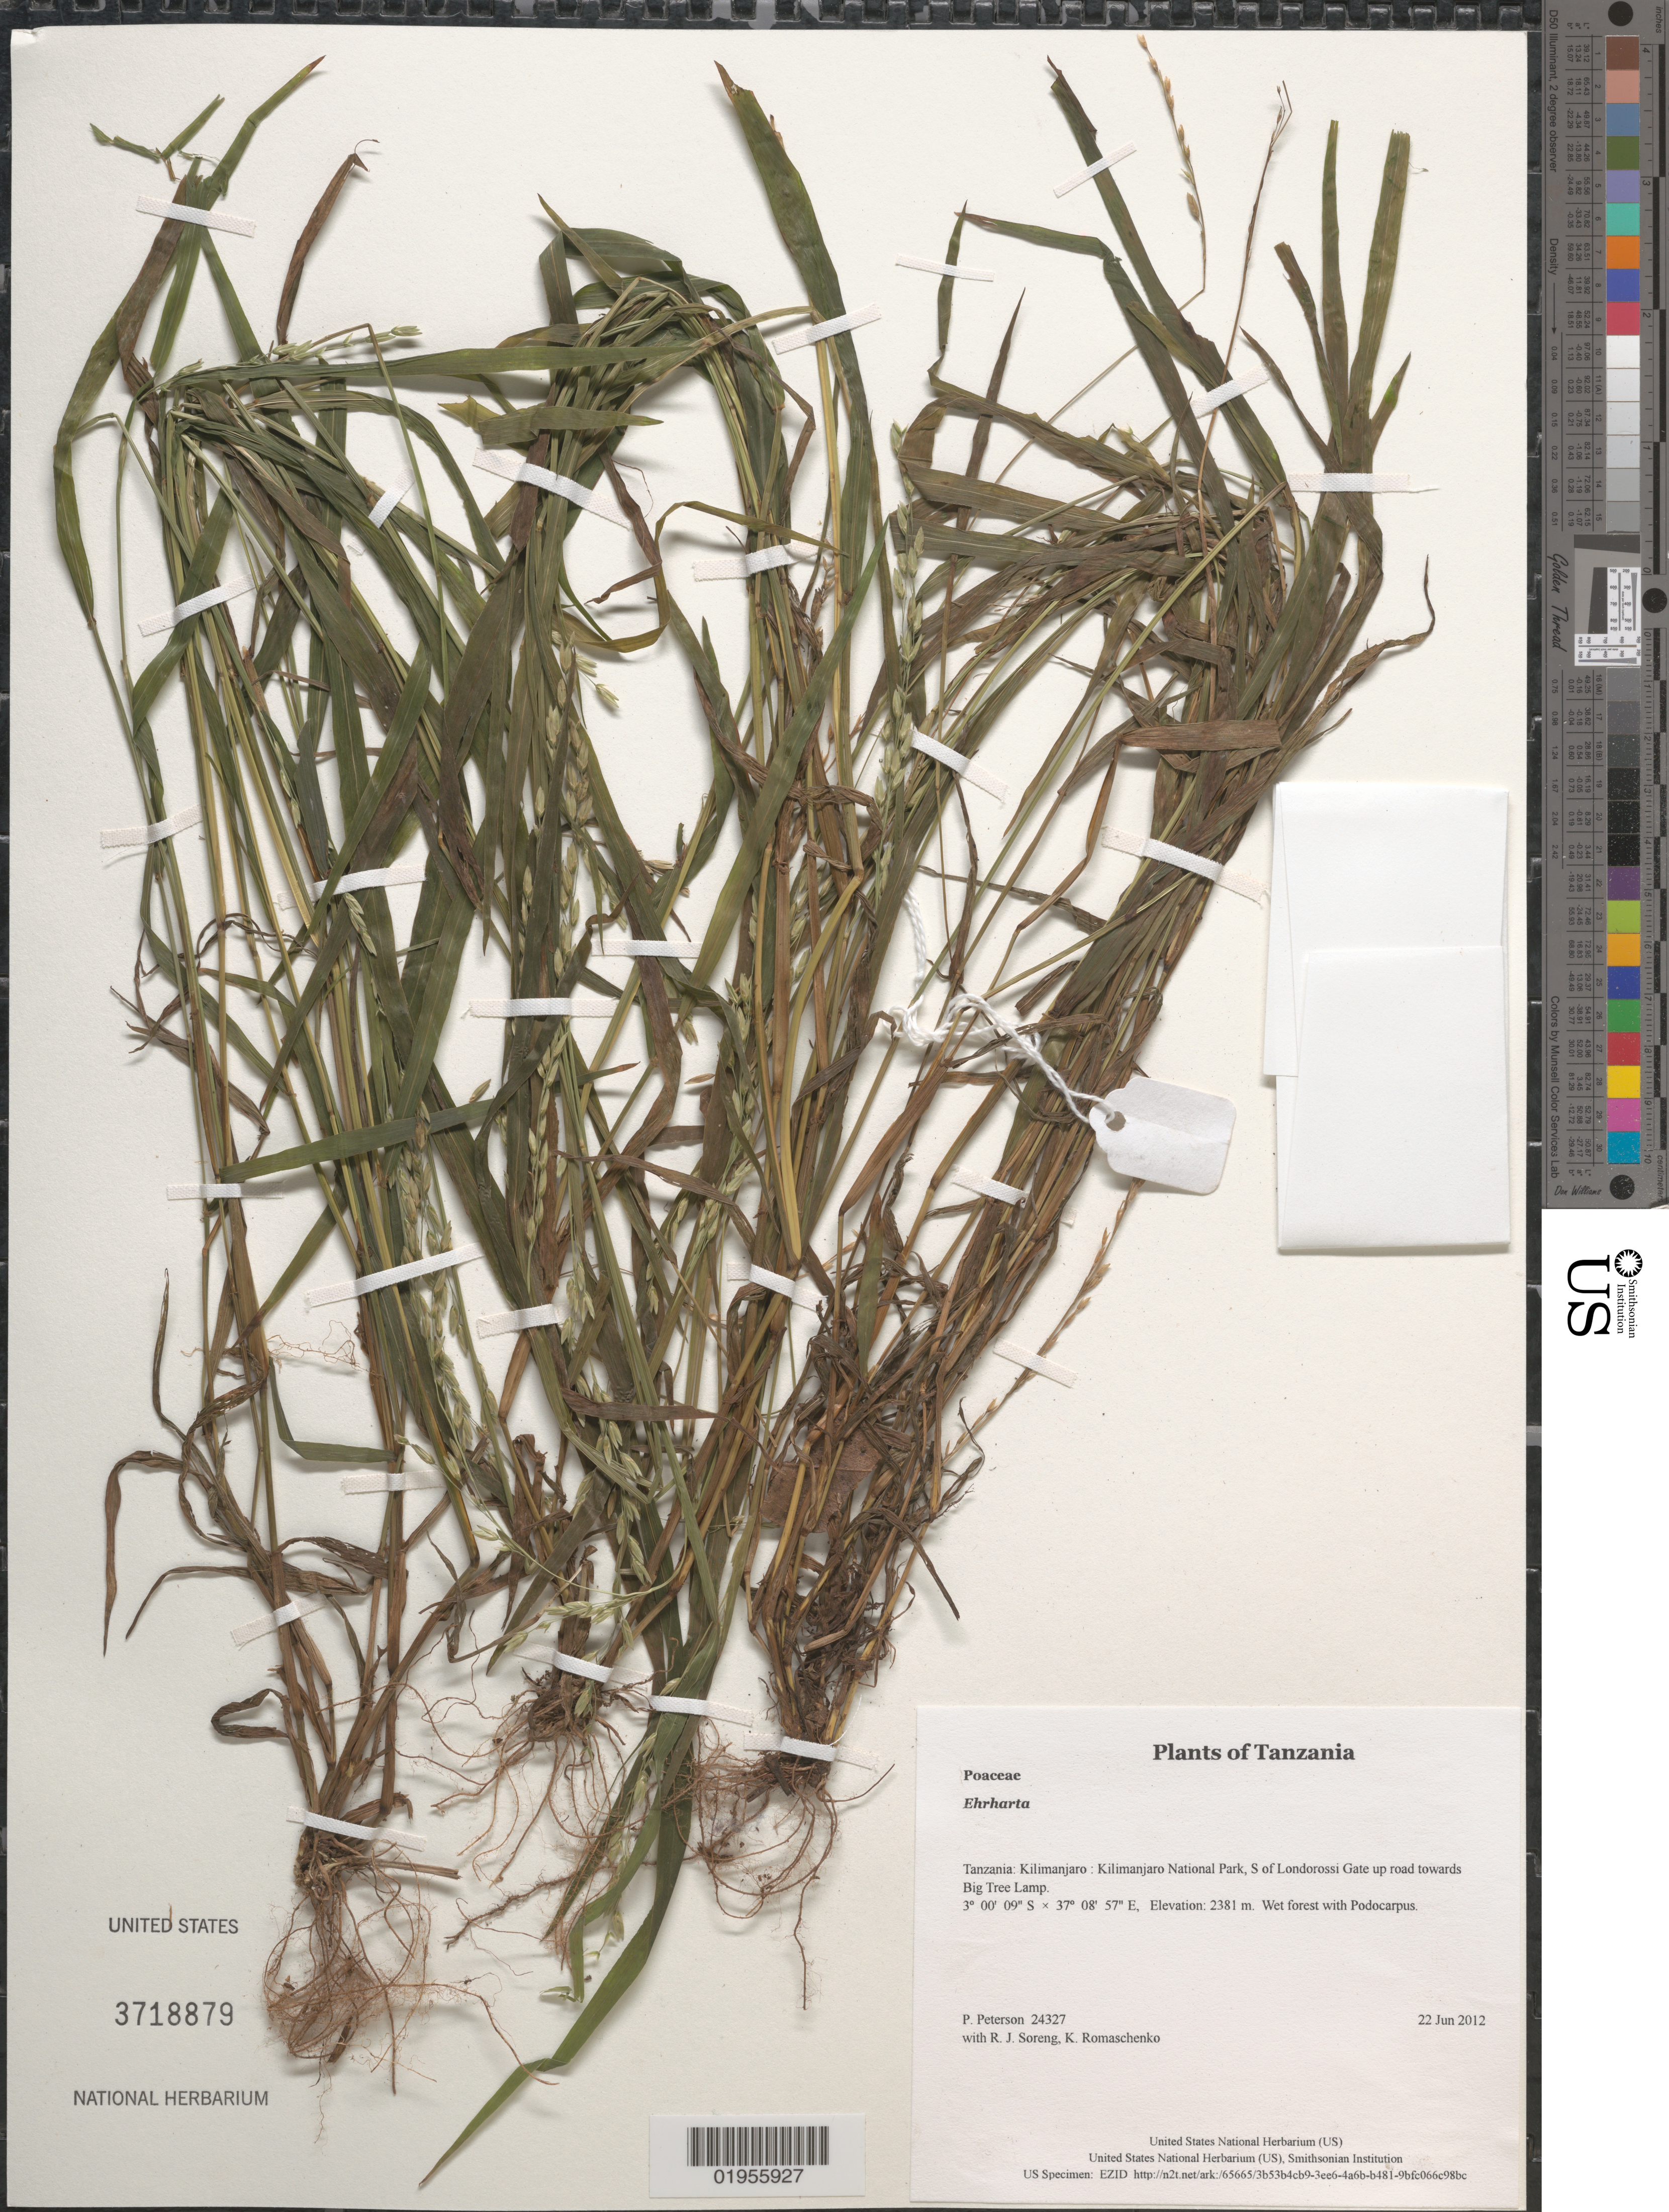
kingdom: Plantae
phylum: Tracheophyta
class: Liliopsida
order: Poales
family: Poaceae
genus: Ehrharta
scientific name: Ehrharta sp.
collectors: P. M. Peterson, R. J. Soreng & K. Romaschenko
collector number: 24327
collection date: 2012-06-22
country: Tanzania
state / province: Kilimanjaro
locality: Kilimanjaro National Park, S of Londorossi Gate up road towards Big Tree Lamp.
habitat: Wet forest with Podocarpus.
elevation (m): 2381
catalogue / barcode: US 3718879